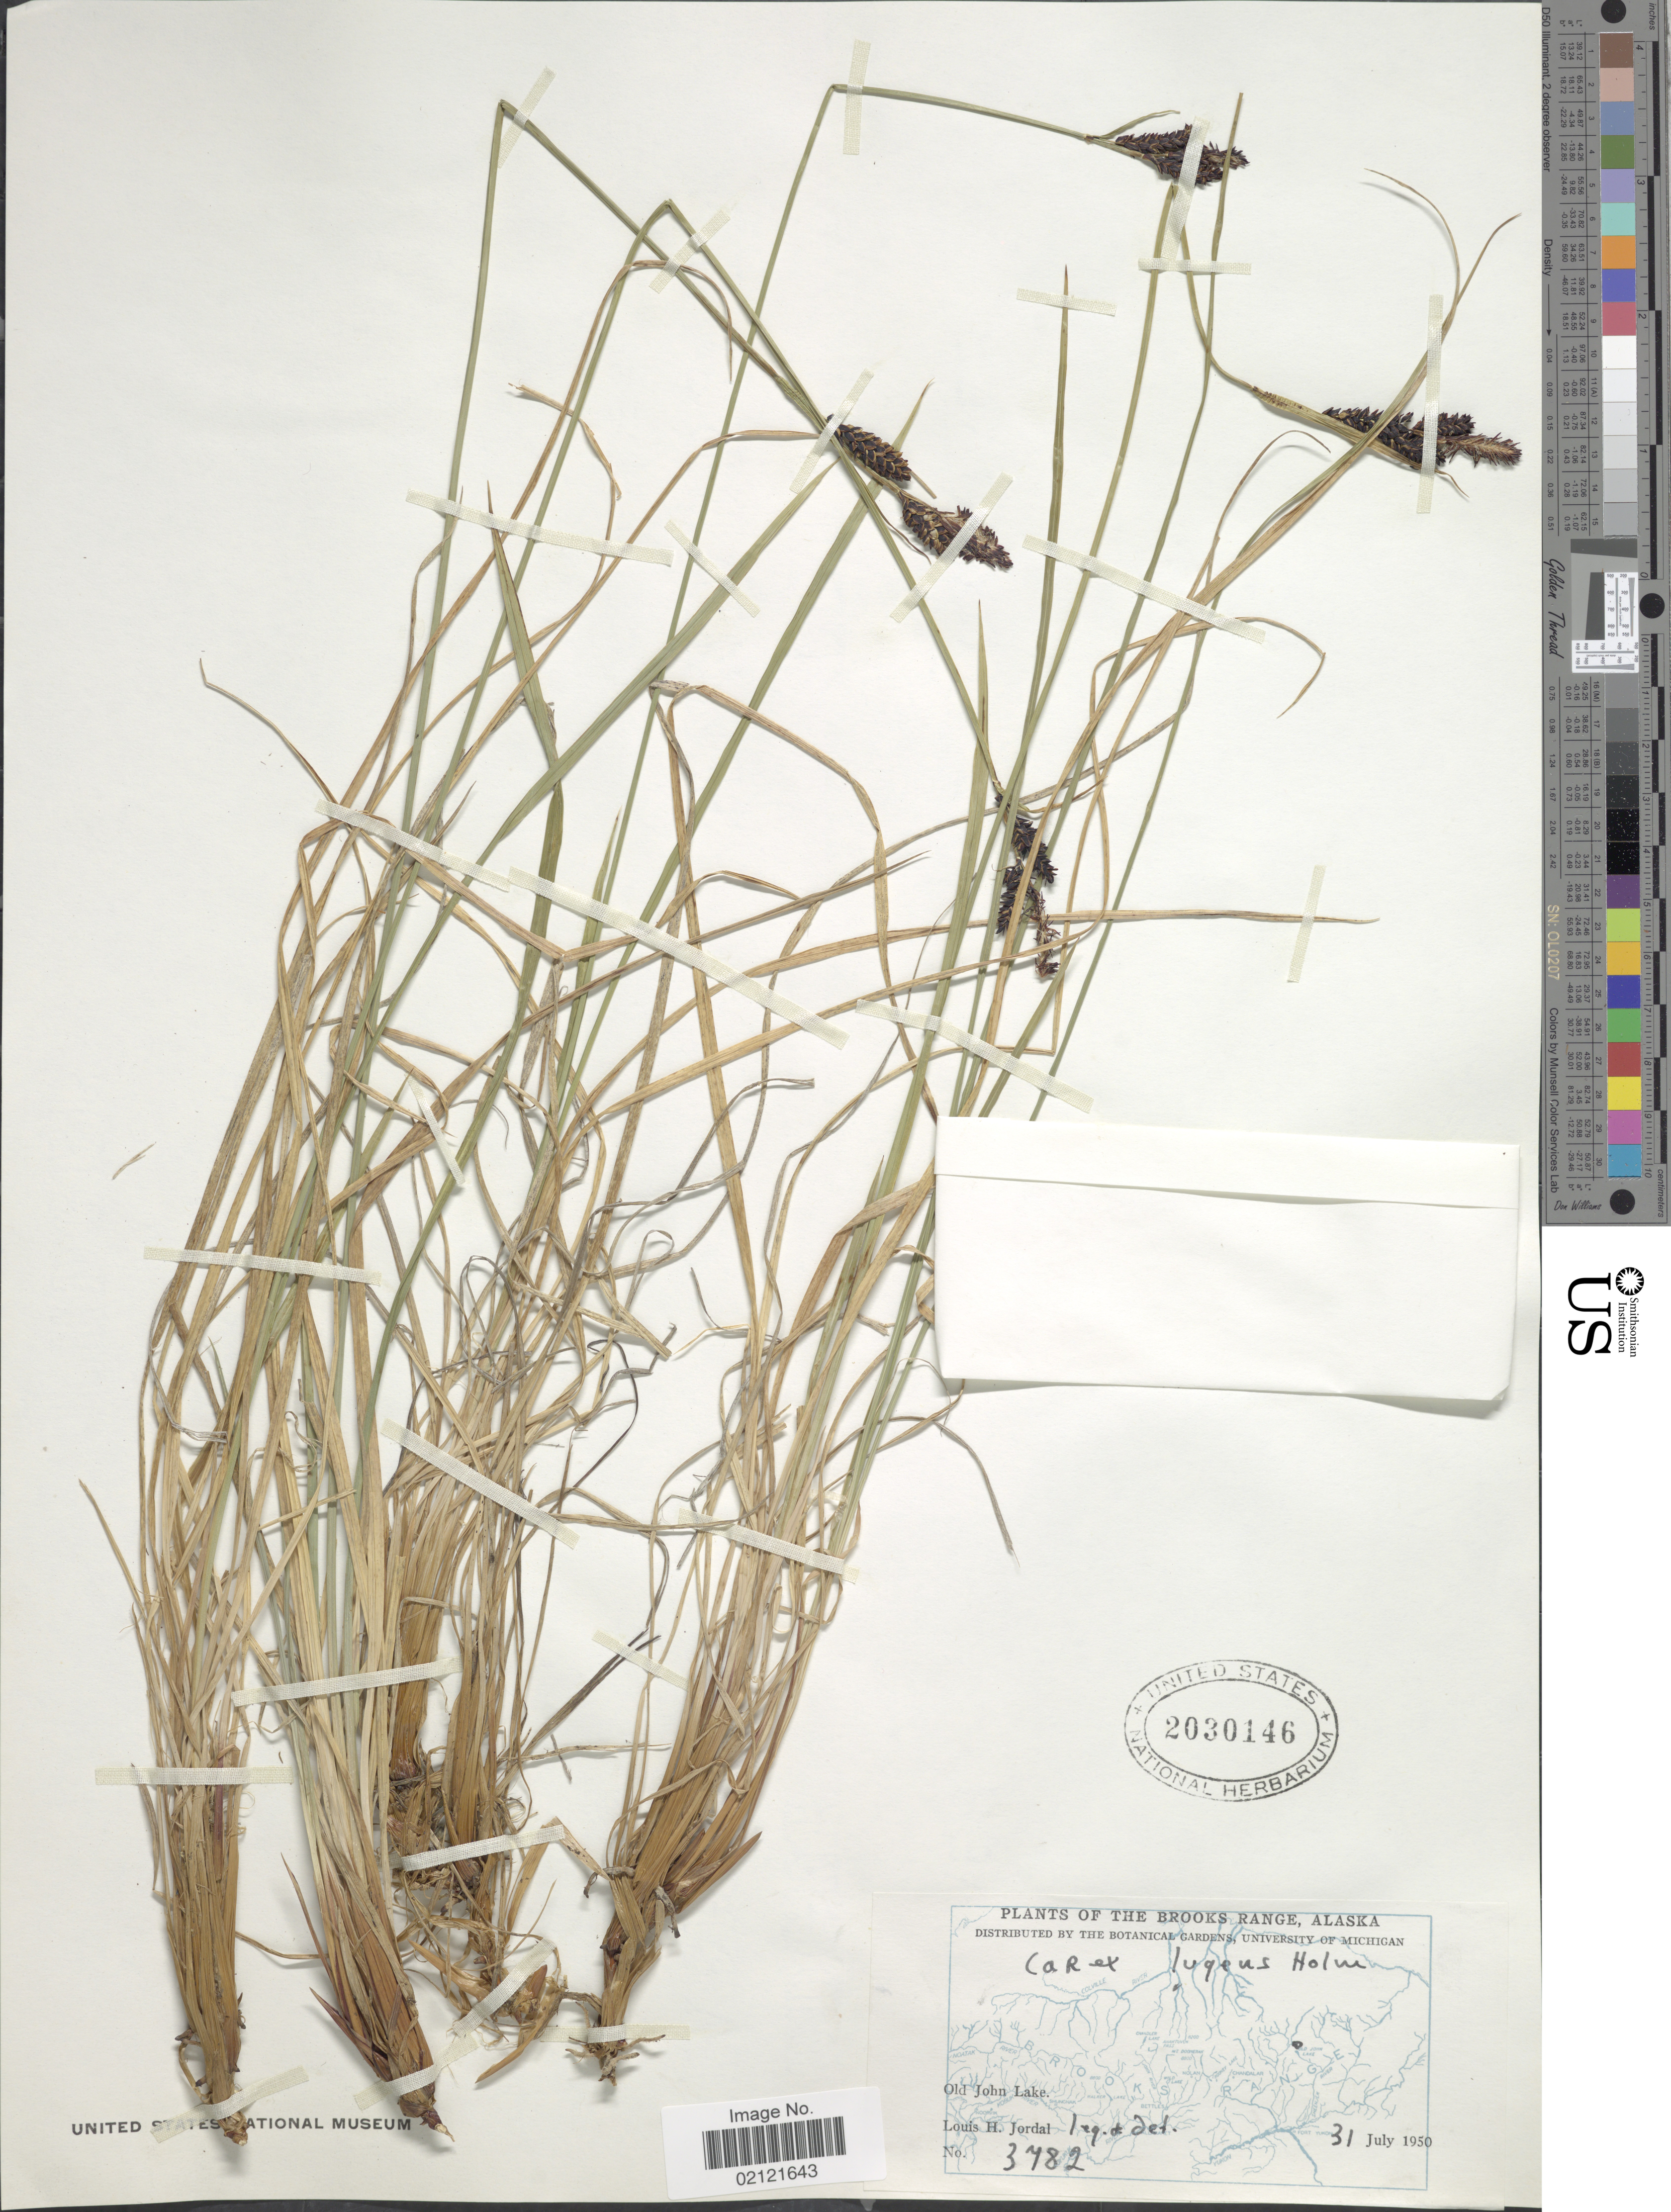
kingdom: Plantae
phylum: Tracheophyta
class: Liliopsida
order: Poales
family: Cyperaceae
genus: Carex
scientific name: Carex bigelowii subsp. lugens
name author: (Holm) T.V. Egorova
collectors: L. Jordal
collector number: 3782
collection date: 1950-07-31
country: United States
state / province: Alaska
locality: The Brooks Range, Old John Lake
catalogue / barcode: US 2030146